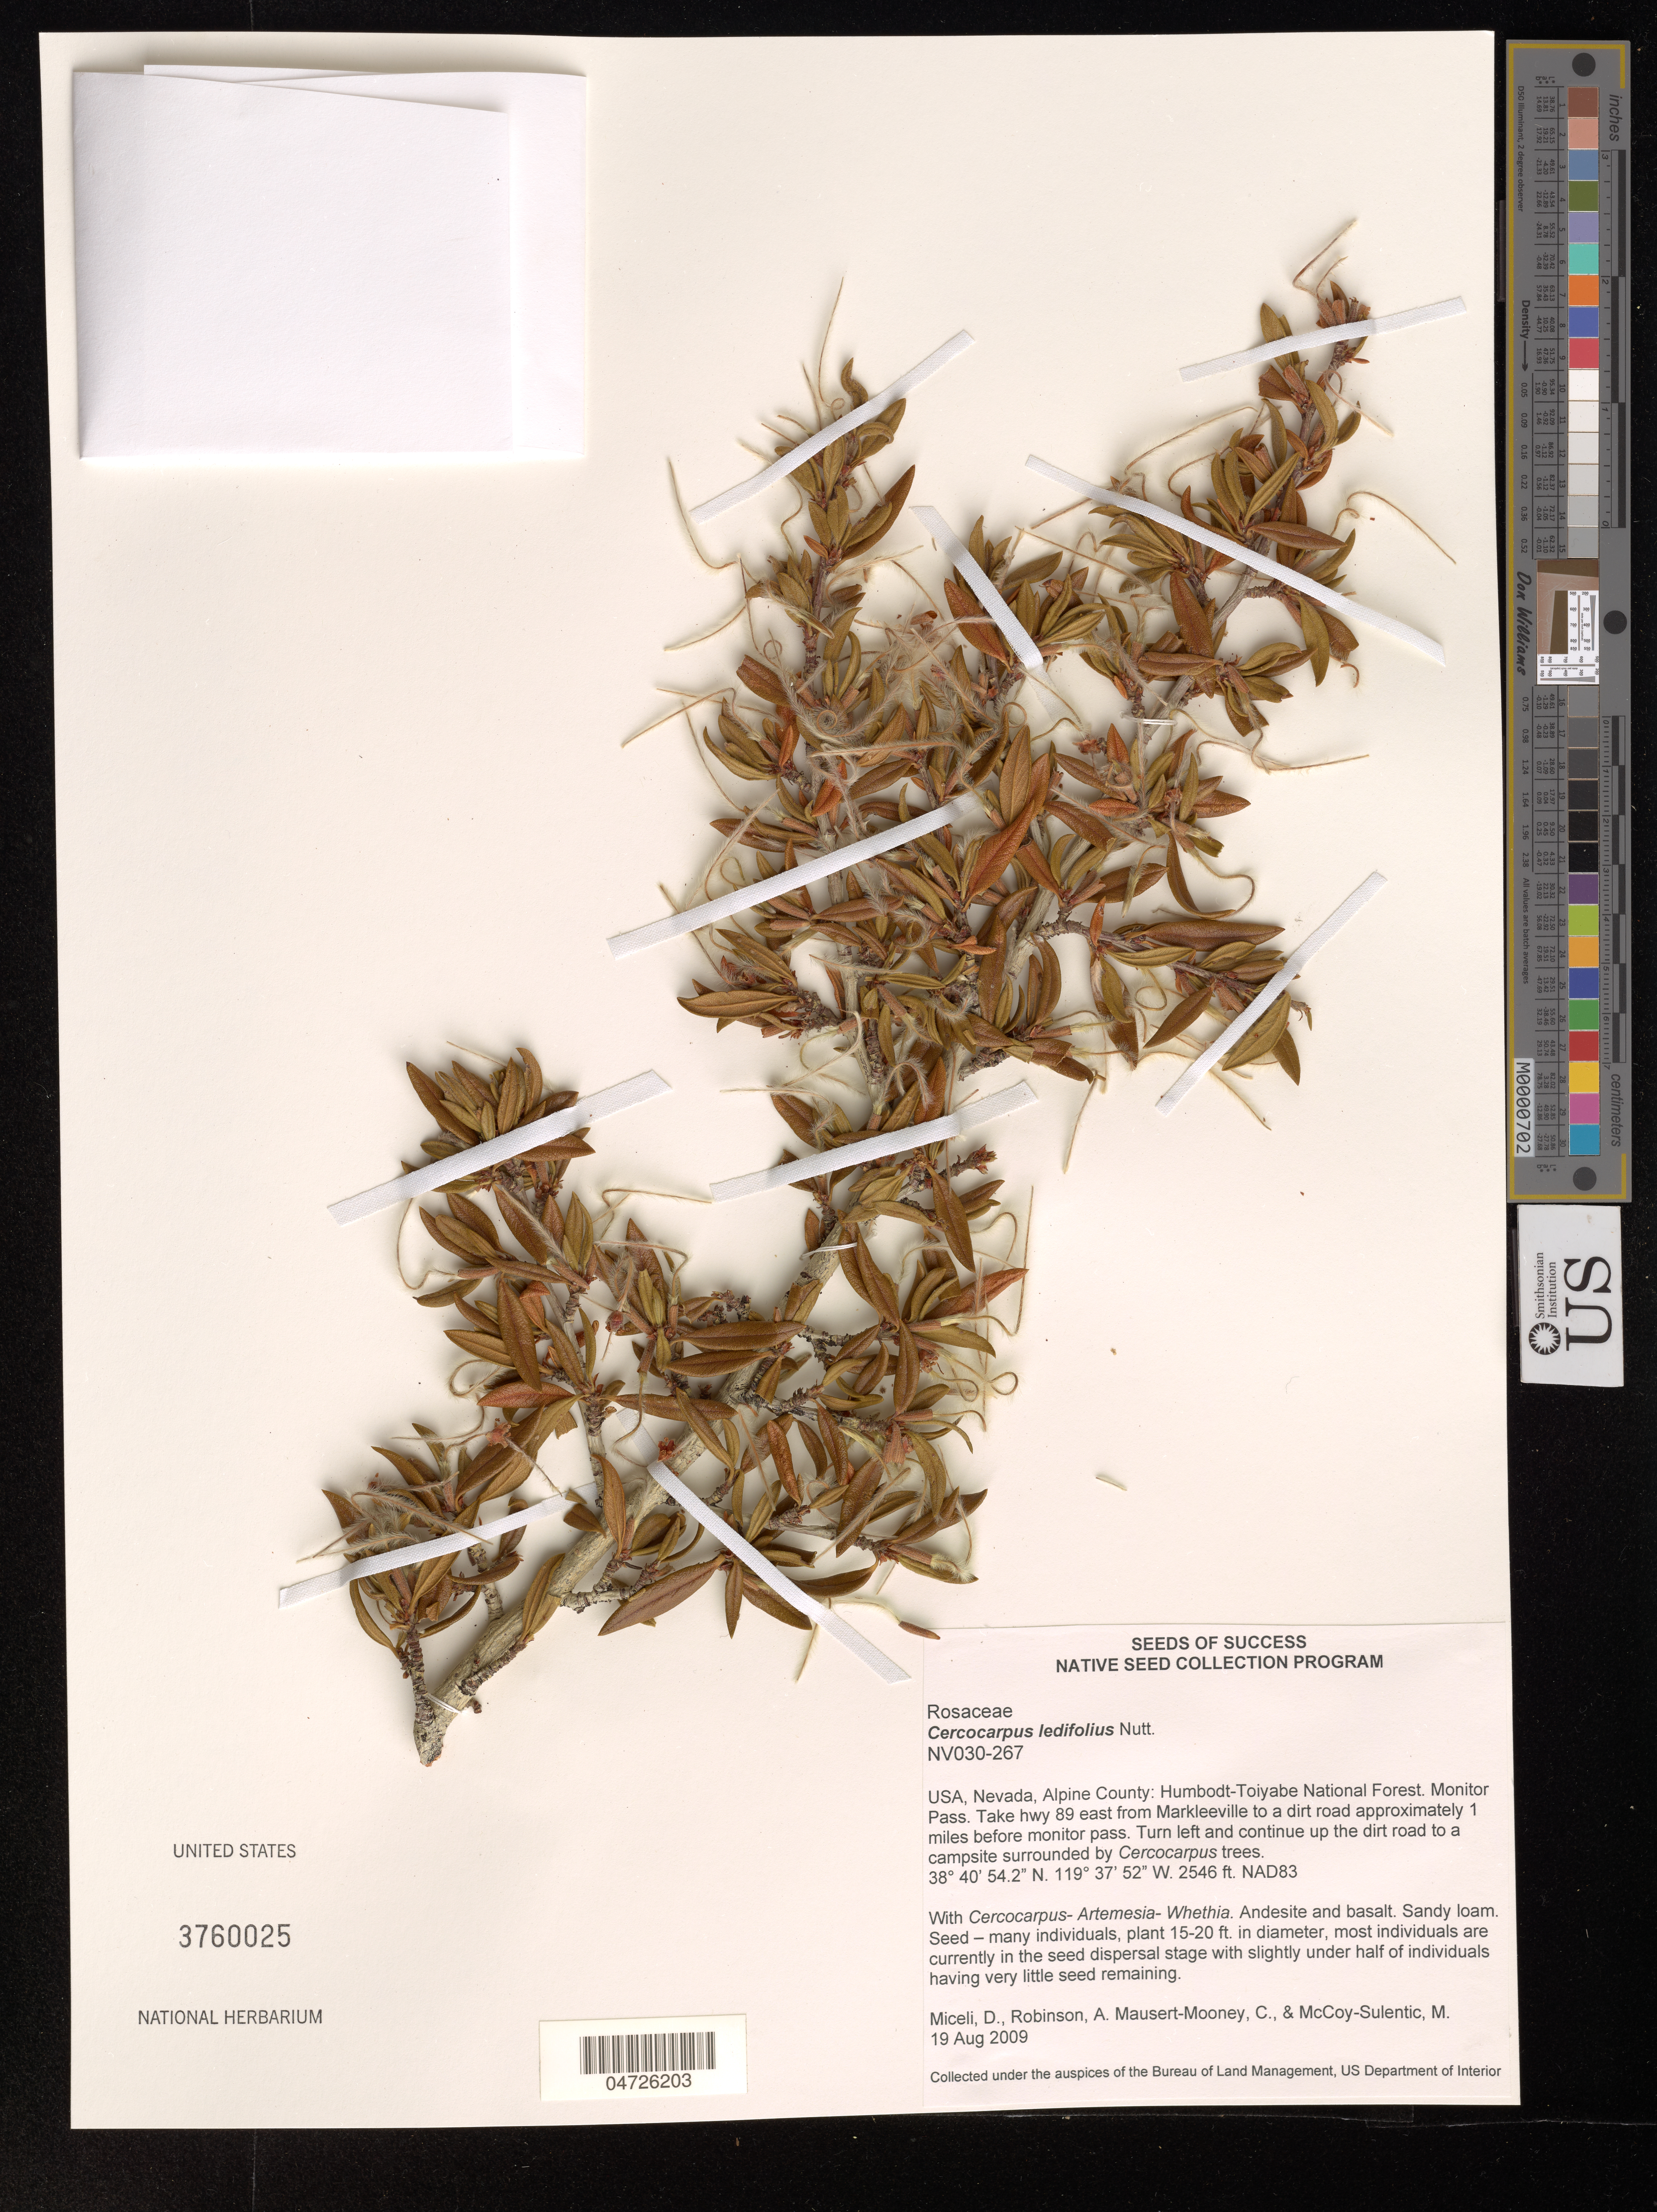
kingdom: Plantae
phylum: Tracheophyta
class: Magnoliopsida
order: Rosales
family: Rosaceae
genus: Cercocarpus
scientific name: Cercocarpus ledifolius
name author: Nutt.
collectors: D. Miceli, A. Robinson & C. Mausert-Mooney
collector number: NV030-267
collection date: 2009-08-19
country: United States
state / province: California / Nevada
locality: Alpine County: Humboldt-Toiyabe National Forest. Monitor Pass. Take hwy 89 east from Markleeville to a dirt road approximately 1 miles before monitor pass. Turn left and continue up the dirt road to a campsite. NAD83.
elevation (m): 776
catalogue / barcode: US 3760025